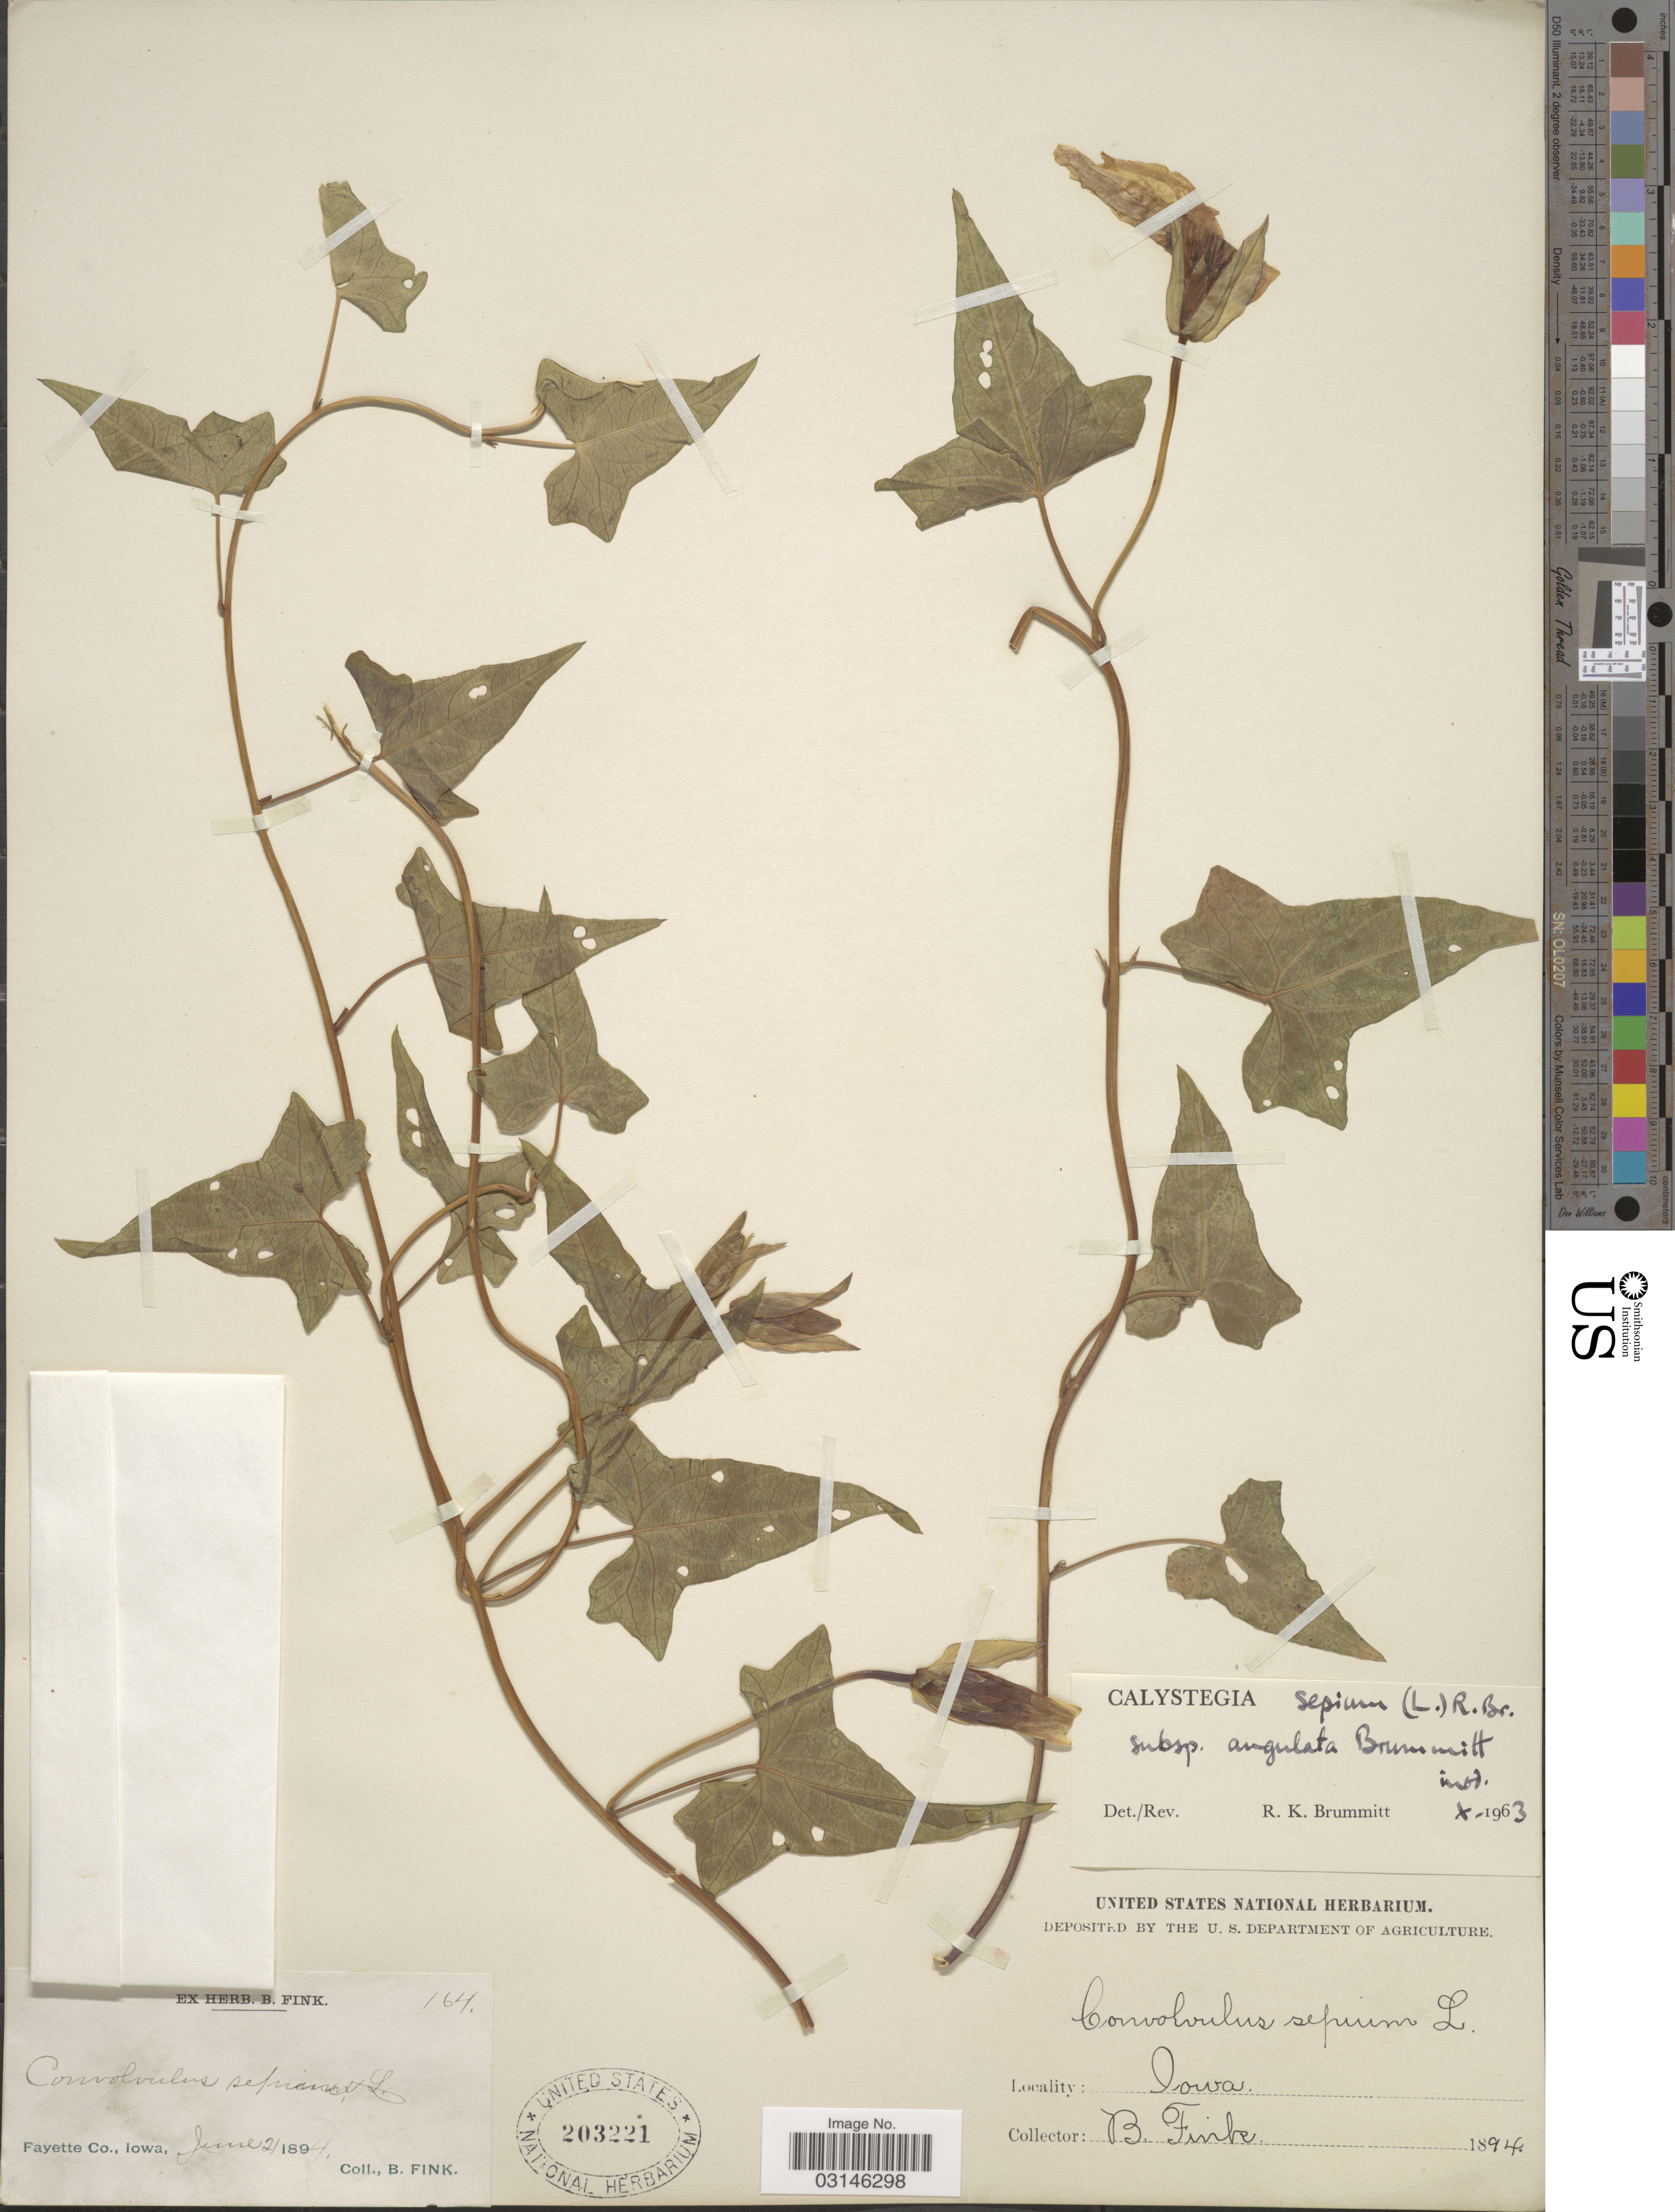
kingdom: Plantae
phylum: Tracheophyta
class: Magnoliopsida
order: Solanales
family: Convolvulaceae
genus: Calystegia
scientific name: Calystegia sepium subsp. angulata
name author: Brummitt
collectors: B. Fink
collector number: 164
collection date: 1894-06-21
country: United States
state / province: Iowa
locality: Fayette Co.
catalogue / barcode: US 203221